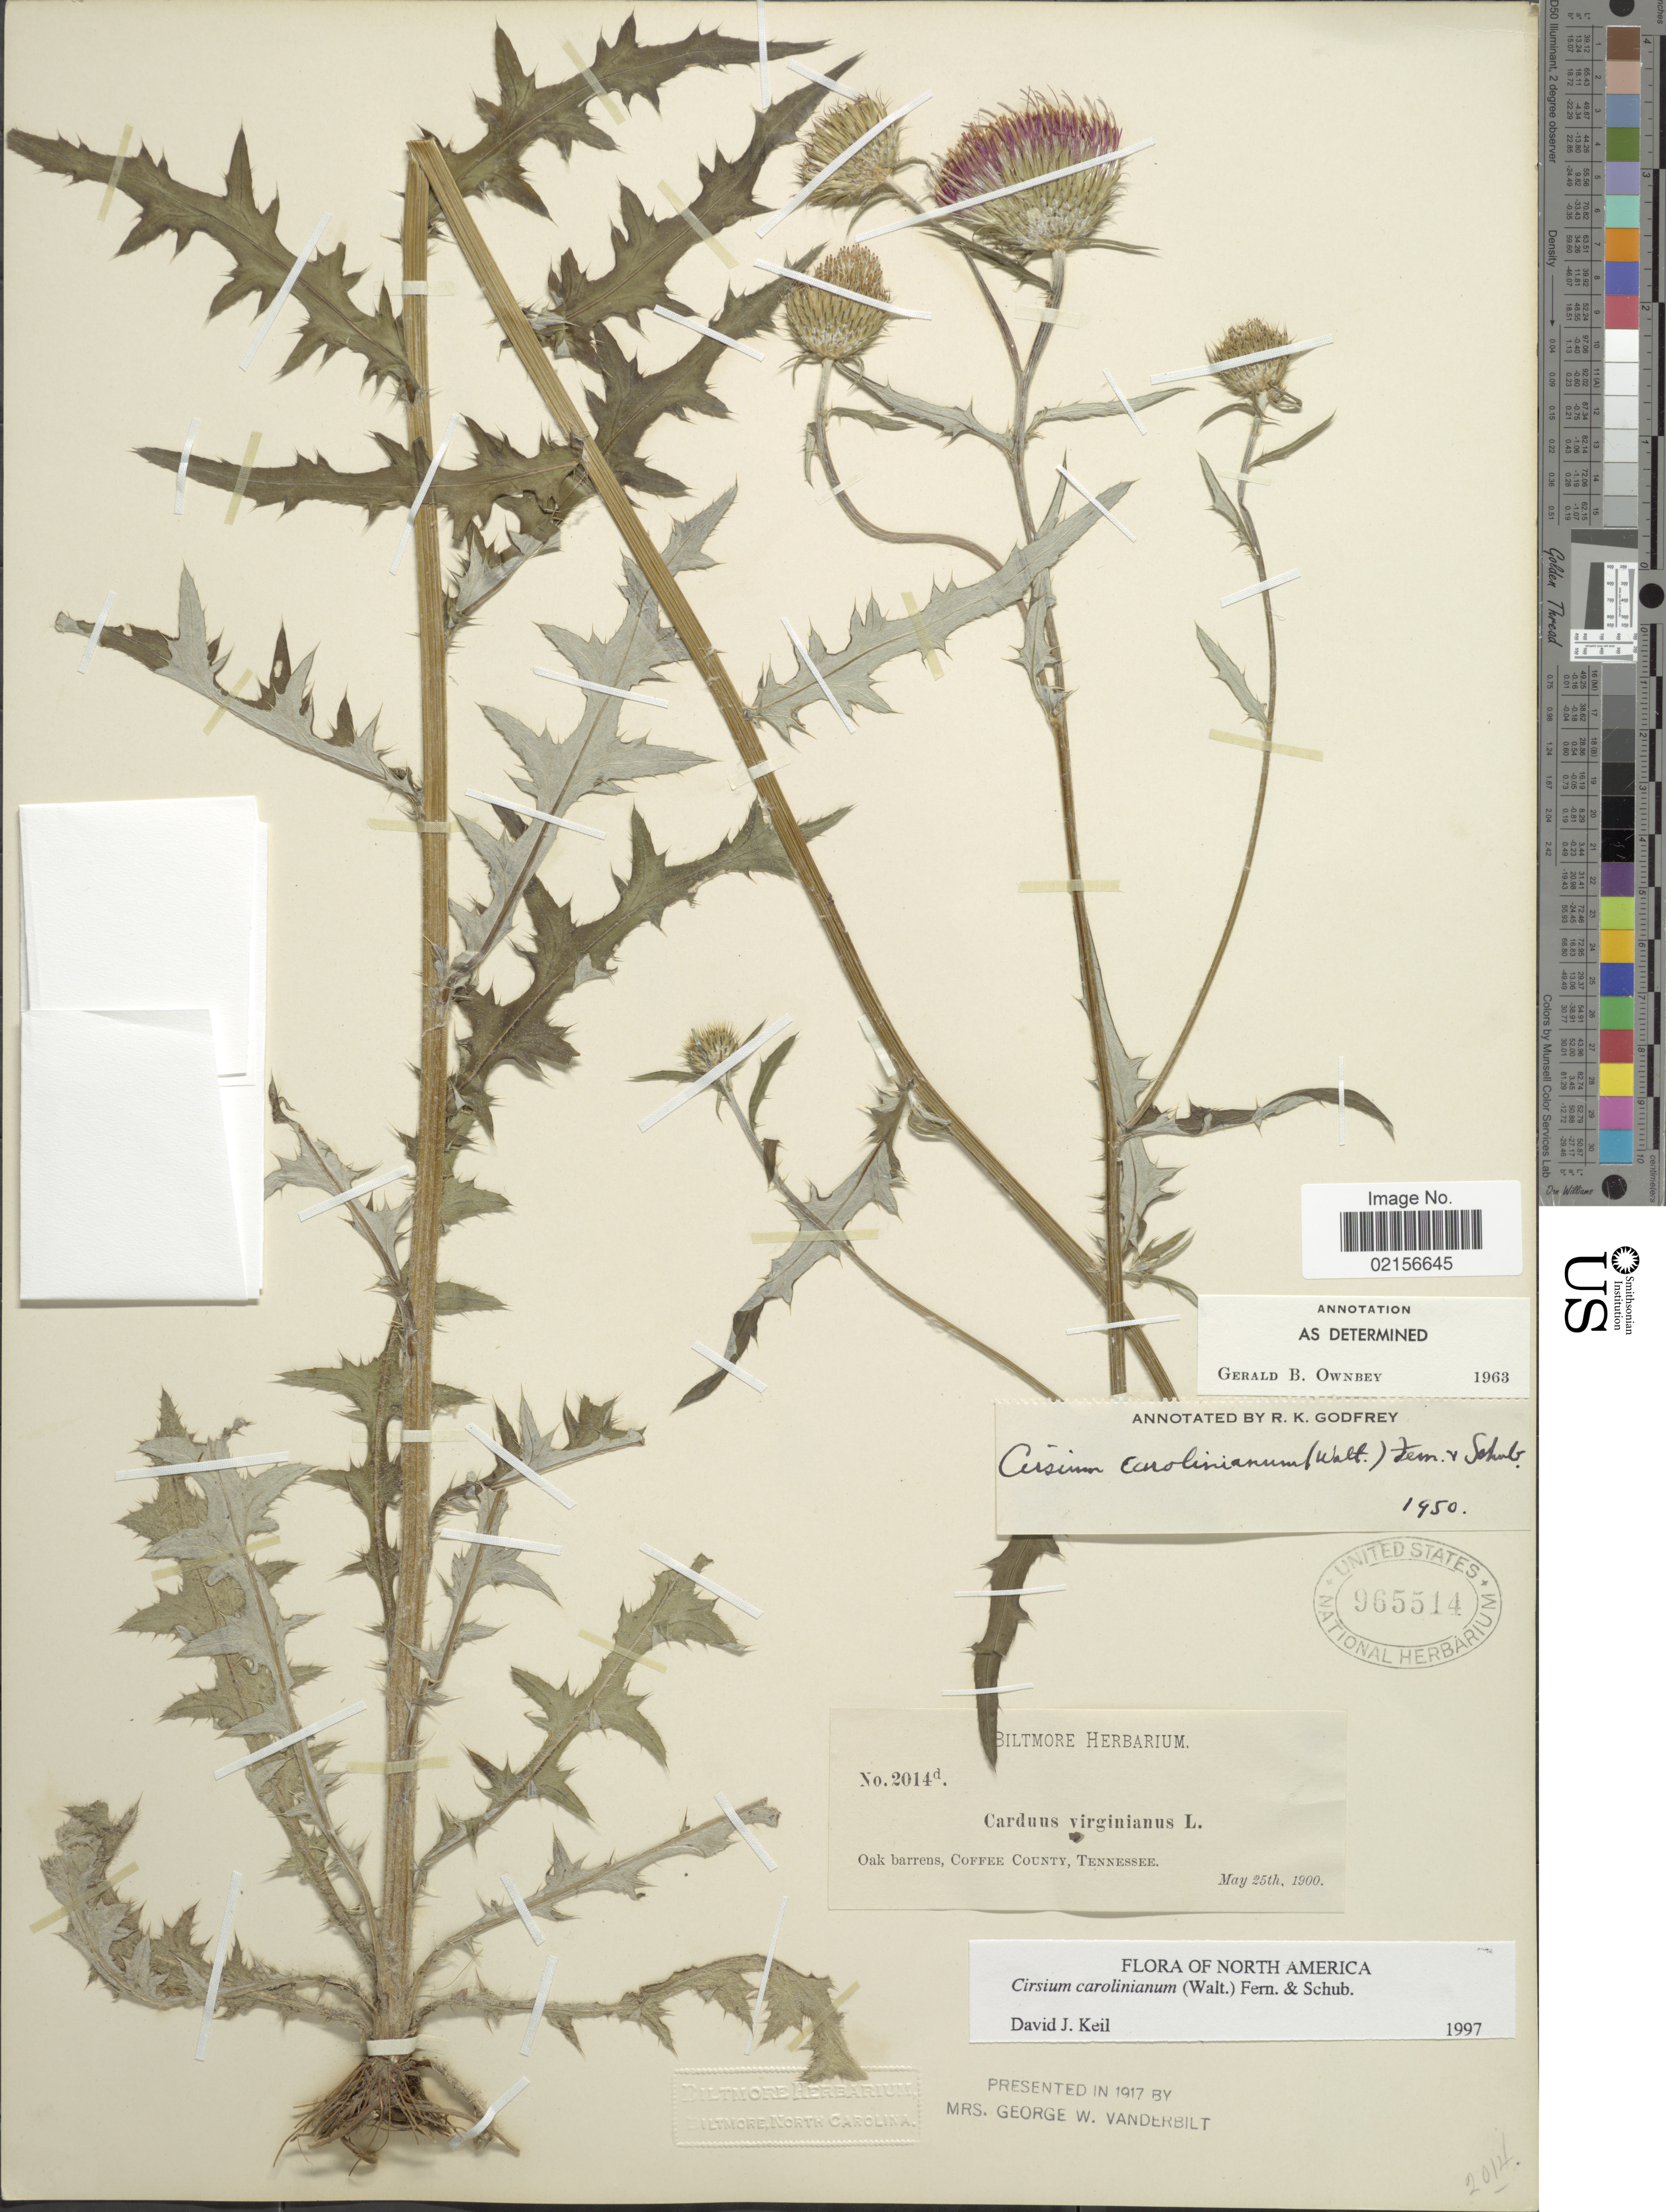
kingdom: Plantae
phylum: Tracheophyta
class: Magnoliopsida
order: Asterales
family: Asteraceae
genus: Cirsium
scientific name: Cirsium carolinianum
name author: (Walter) Fernald & Schub.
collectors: ex herb. Biltmore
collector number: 2014d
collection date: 1900-05-25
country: United States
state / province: Tennessee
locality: Oak barrens, Coffee County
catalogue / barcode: US 965514